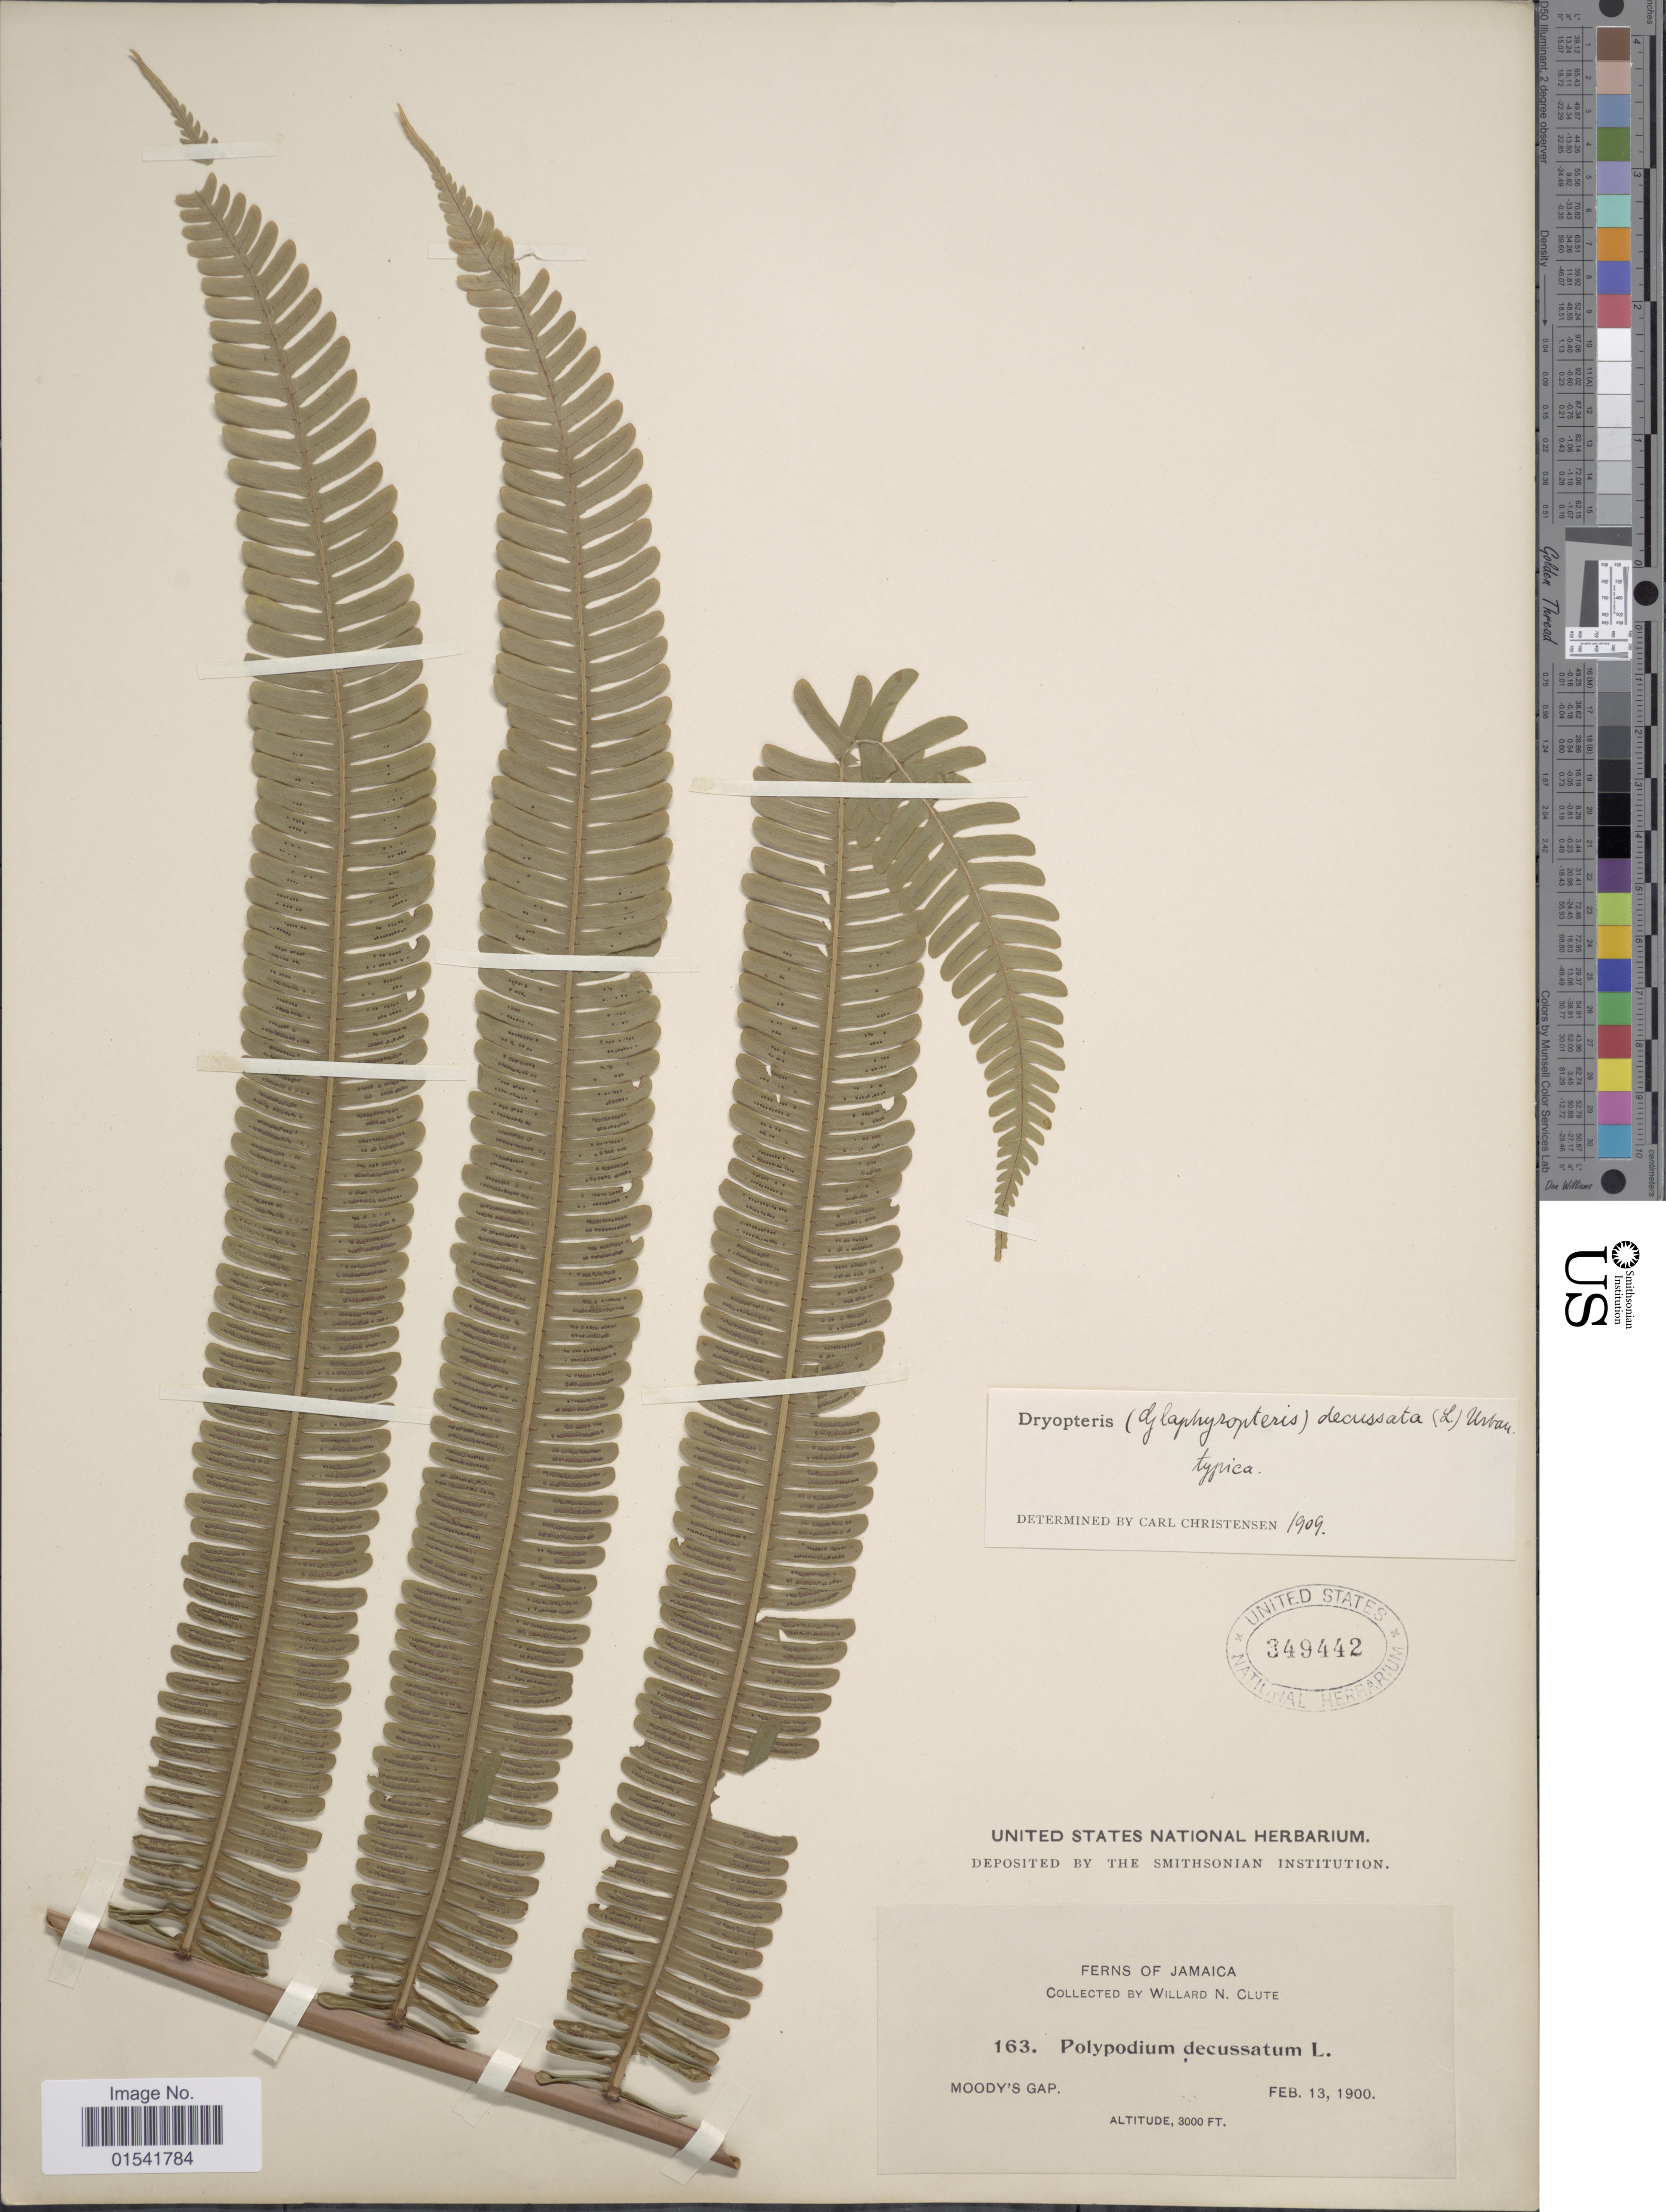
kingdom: Plantae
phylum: Tracheophyta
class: Polypodiopsida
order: Polypodiales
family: Thelypteridaceae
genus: Steiropteris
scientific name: Steiropteris decussata (L.) comb. nov., ined. 2015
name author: (L.)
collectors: W. N. Clute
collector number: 163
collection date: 1900-02-13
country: Jamaica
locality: Moody's Gap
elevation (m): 914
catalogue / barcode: US 349442